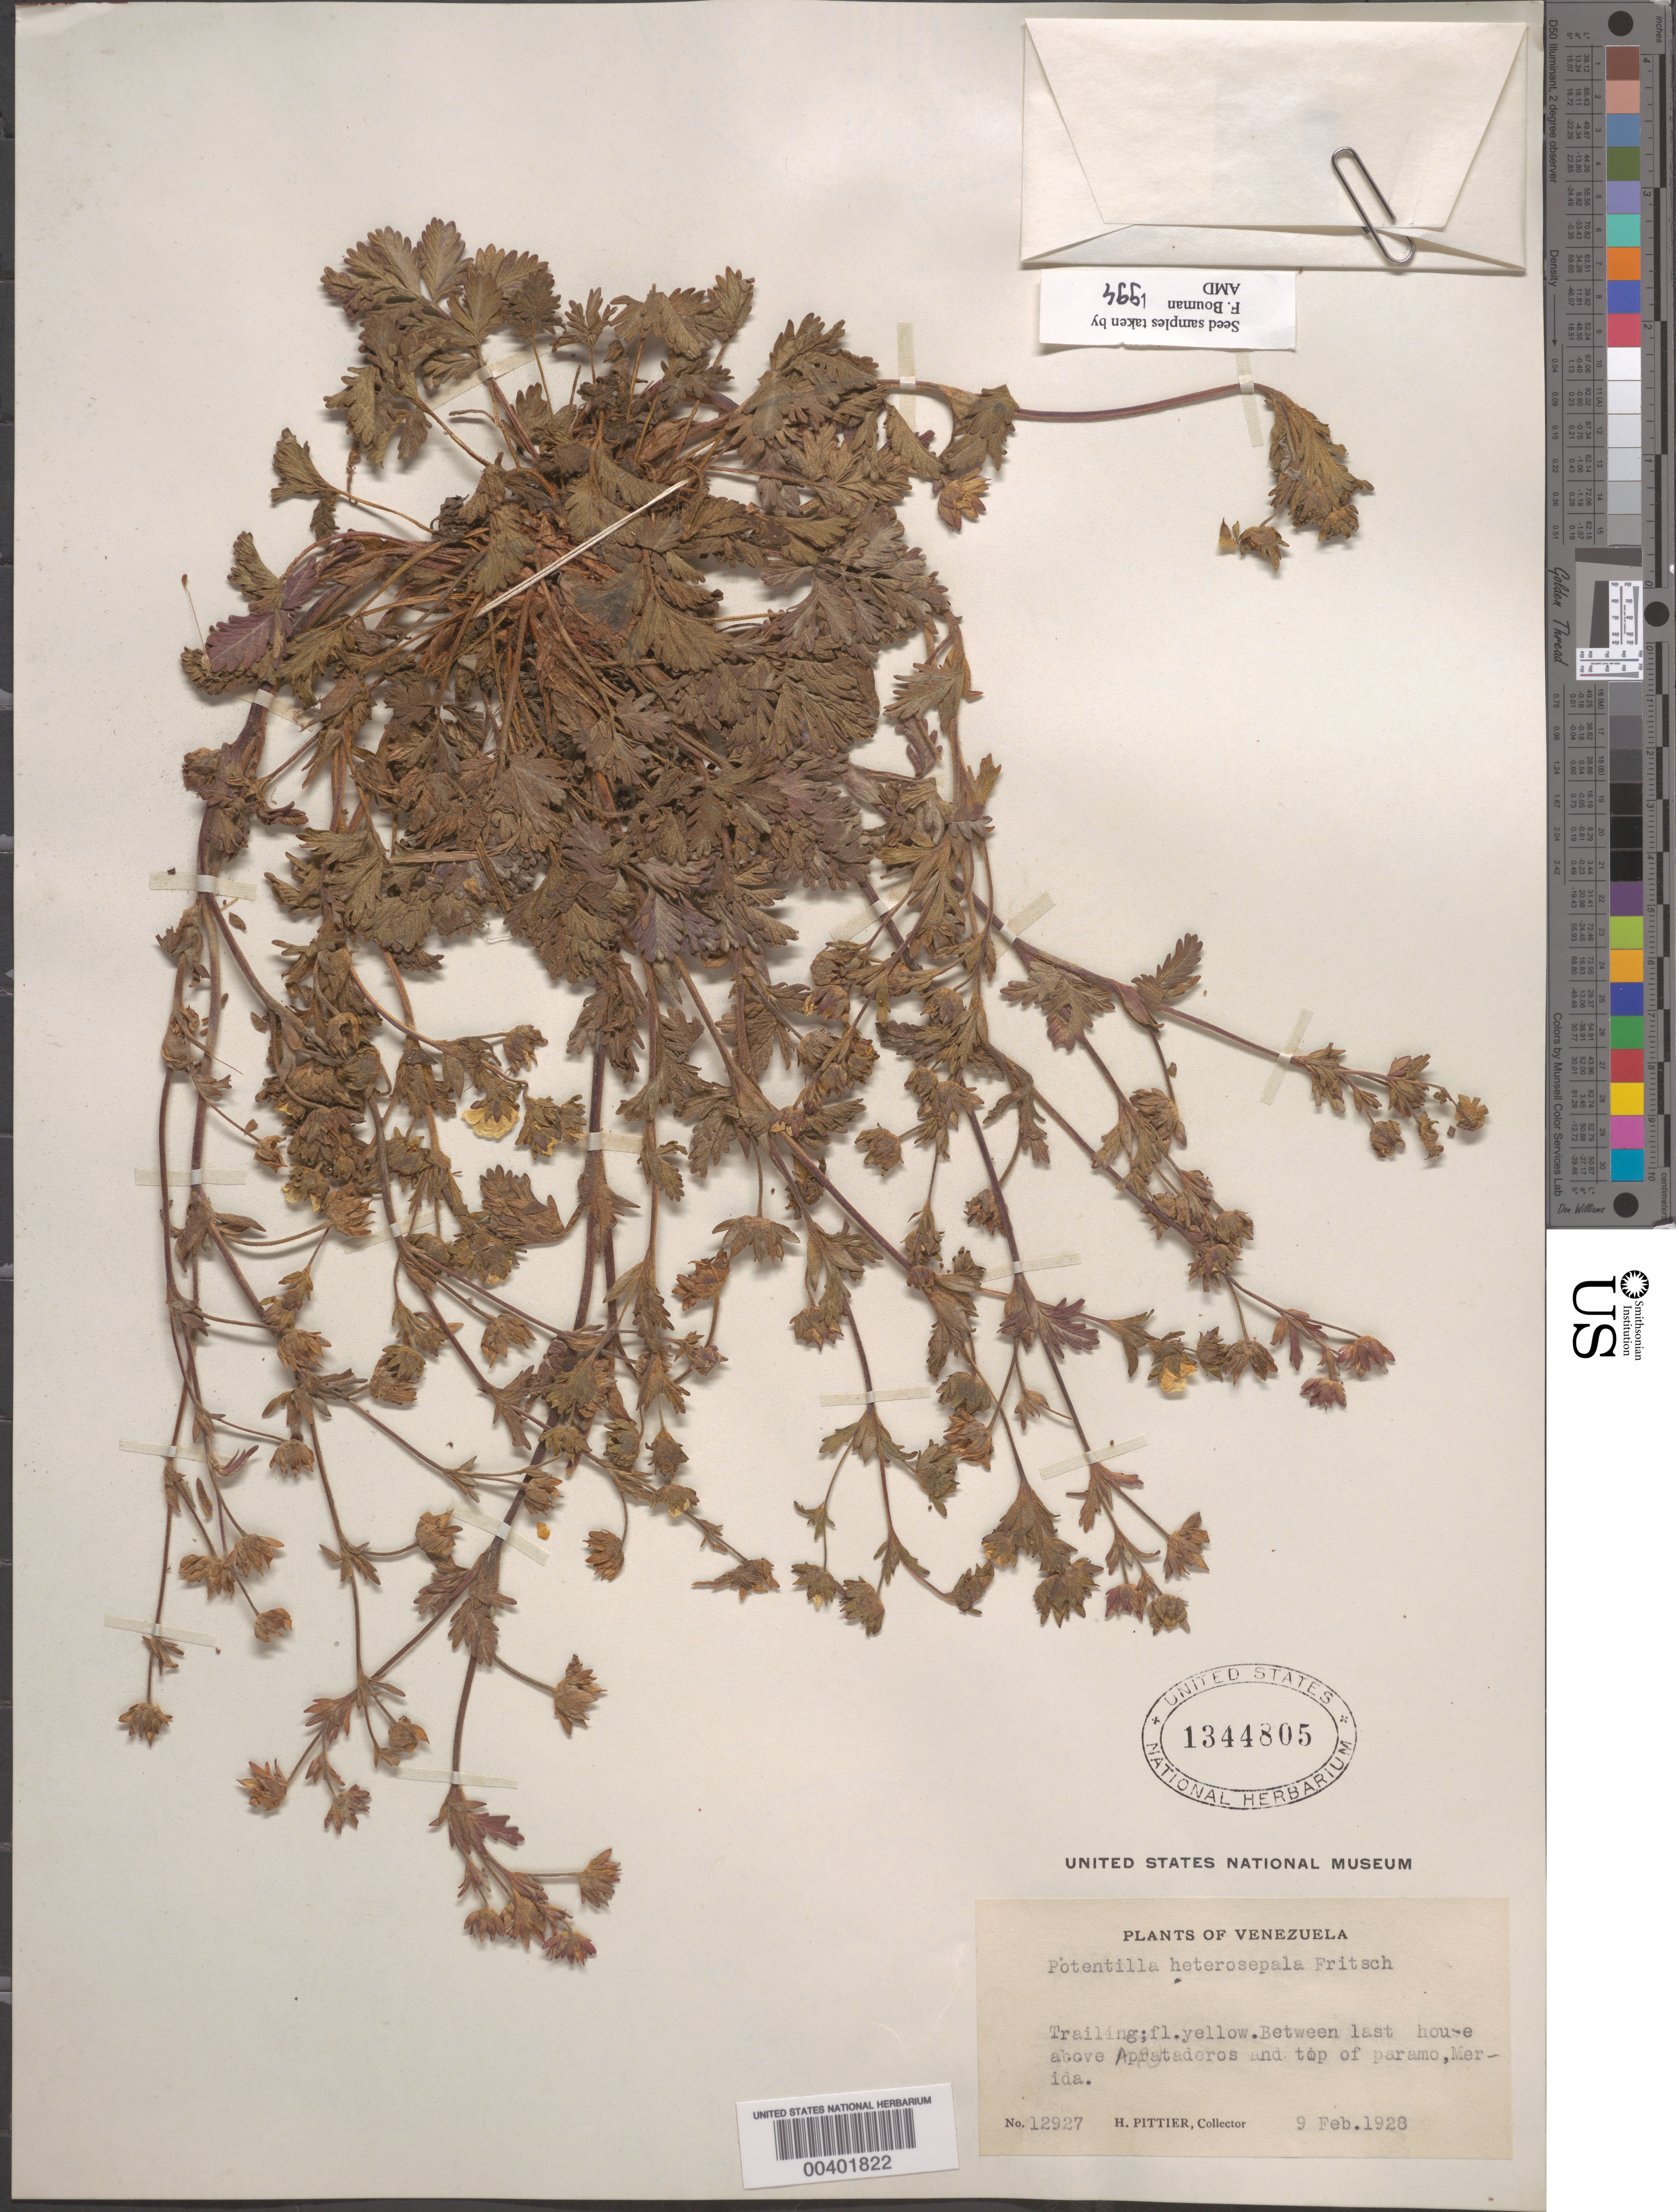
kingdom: Plantae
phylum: Tracheophyta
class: Magnoliopsida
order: Rosales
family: Rosaceae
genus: Potentilla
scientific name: Potentilla heterosepala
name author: Fritsch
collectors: H. F. Pittier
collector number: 12927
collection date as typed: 09 Feb 1928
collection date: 1928-02-09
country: Venezuela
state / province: Mérida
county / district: Rangel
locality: Between last house above Apartaderos and top of páramo. Apartaderos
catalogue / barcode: US 1344805